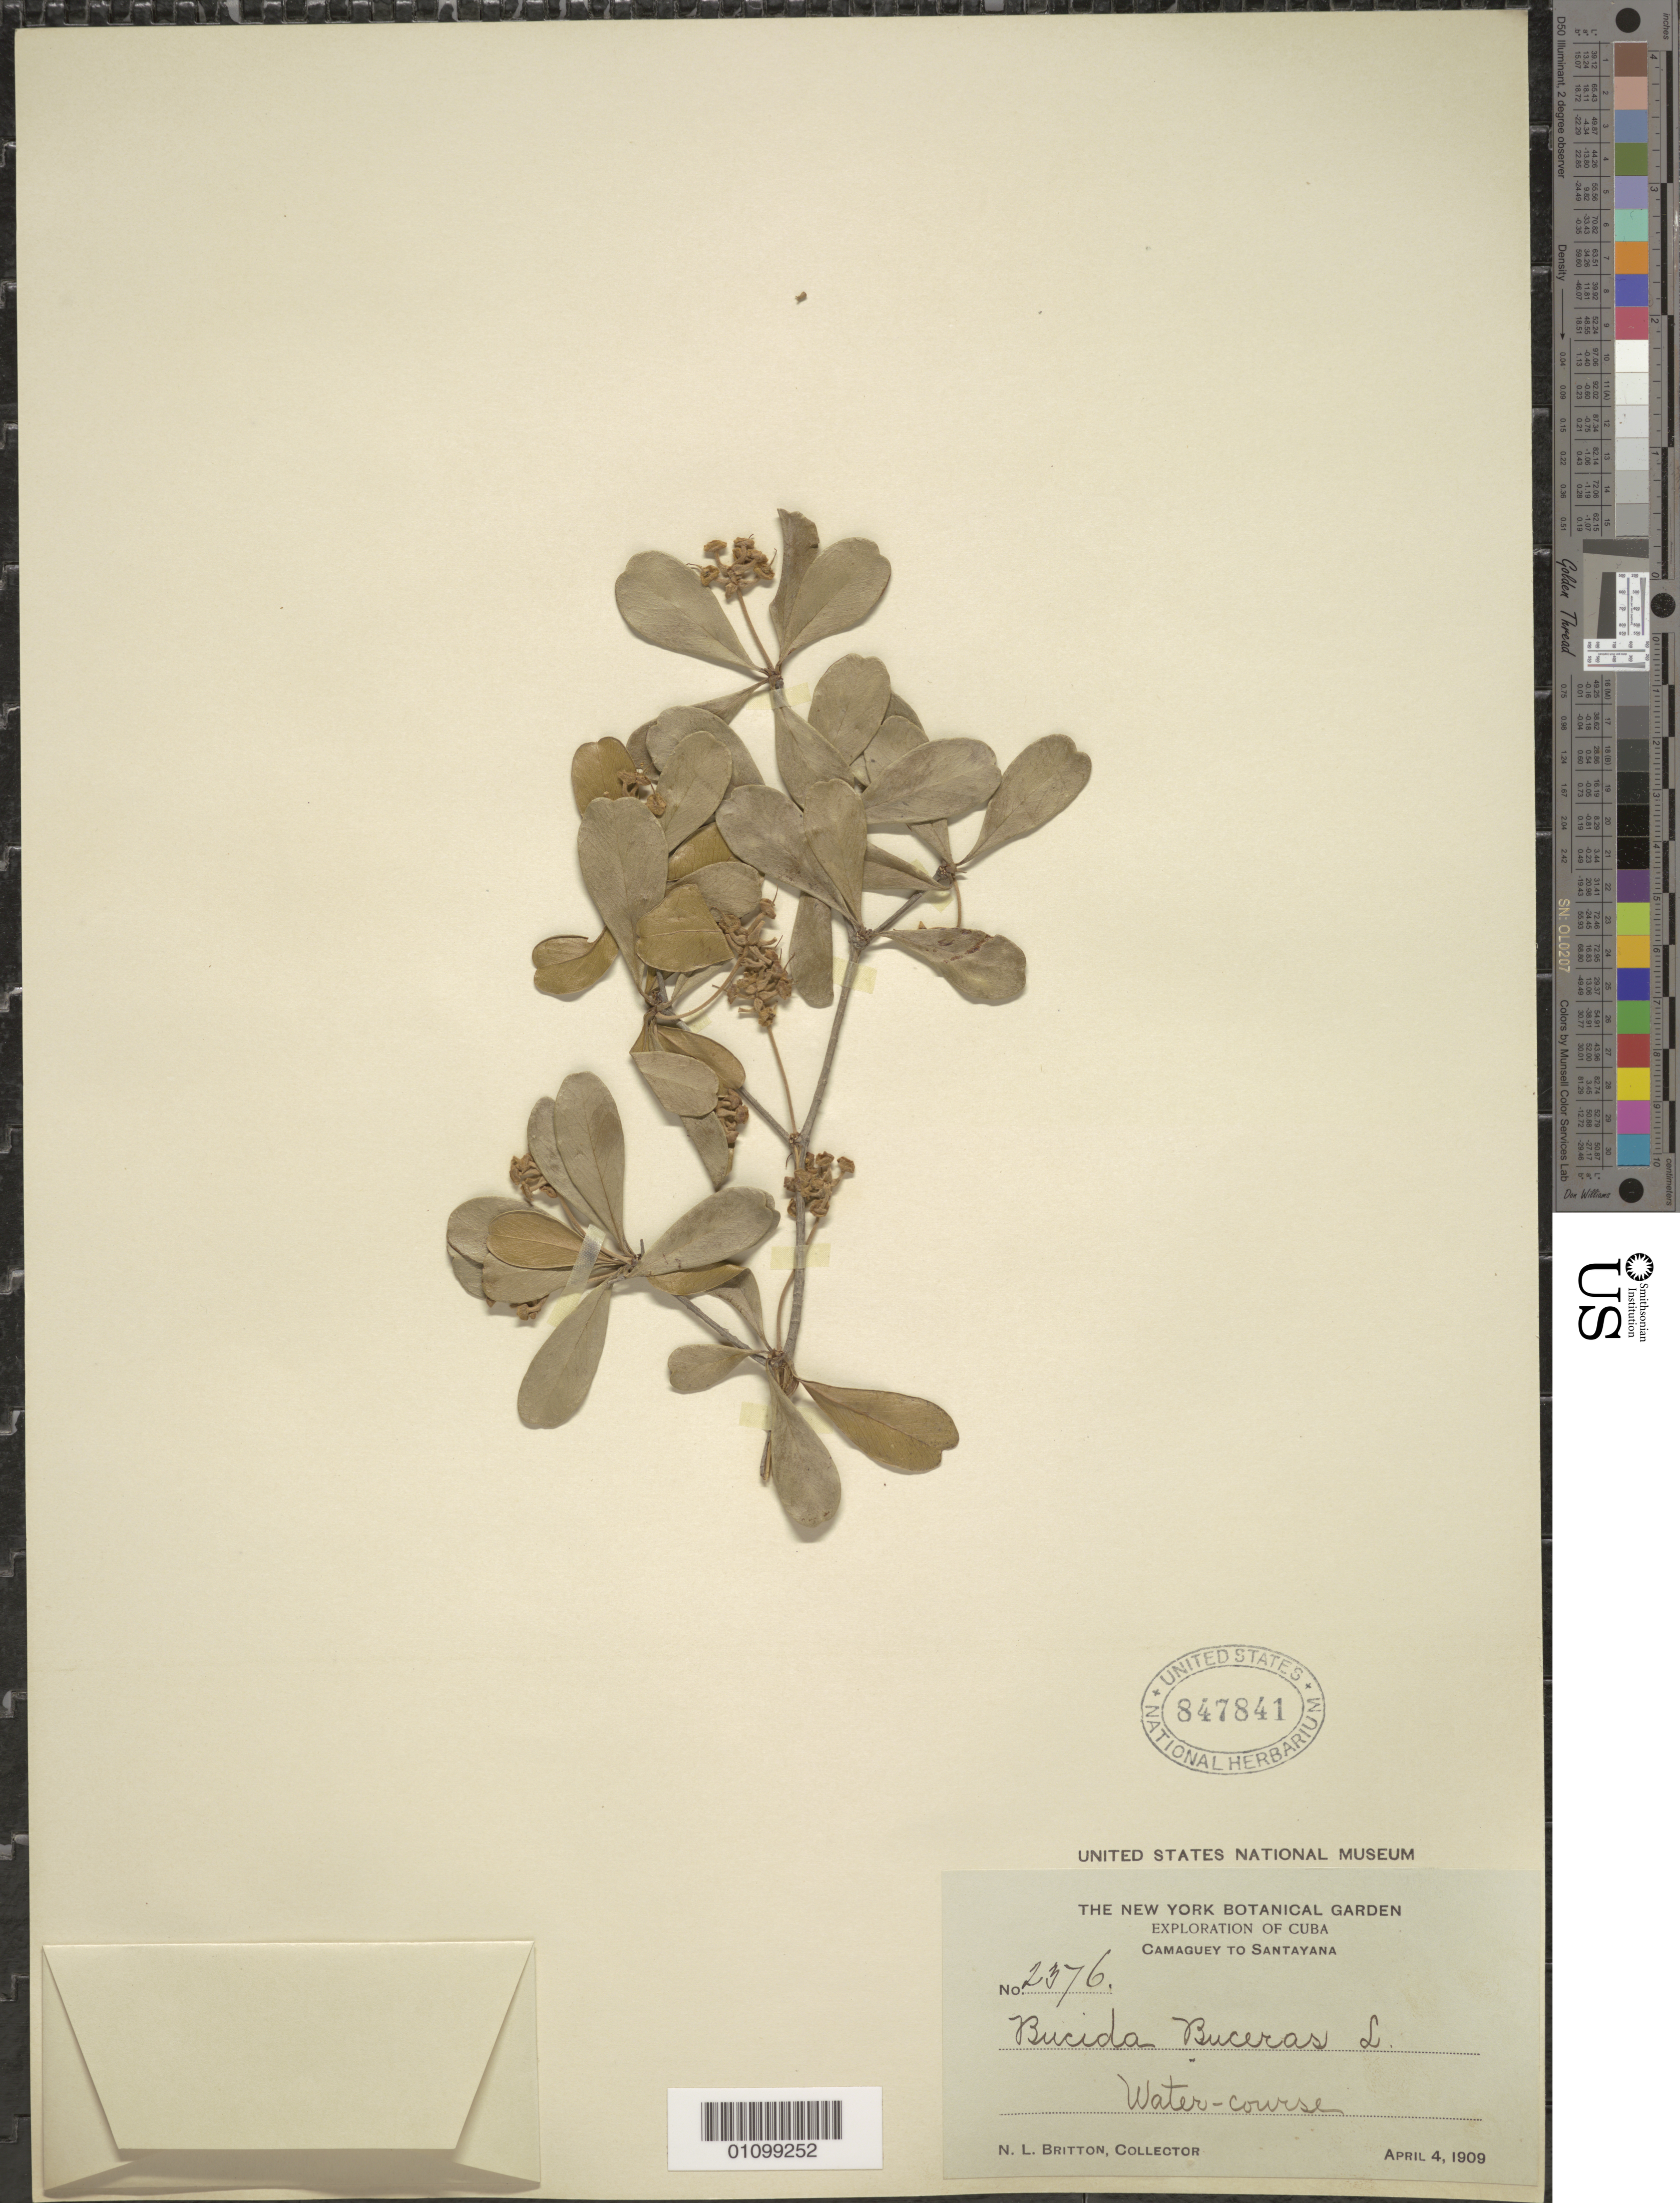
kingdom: Plantae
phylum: Tracheophyta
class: Magnoliopsida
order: Myrtales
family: Combretaceae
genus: Terminalia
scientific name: Terminalia buceras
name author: (L.) C. Wright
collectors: N. Britton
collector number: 2376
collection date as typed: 04 Apr 1909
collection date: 1909-04-04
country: Cuba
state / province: Camagüey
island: Cuba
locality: Camaguey to Santayana Water course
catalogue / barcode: US 847841